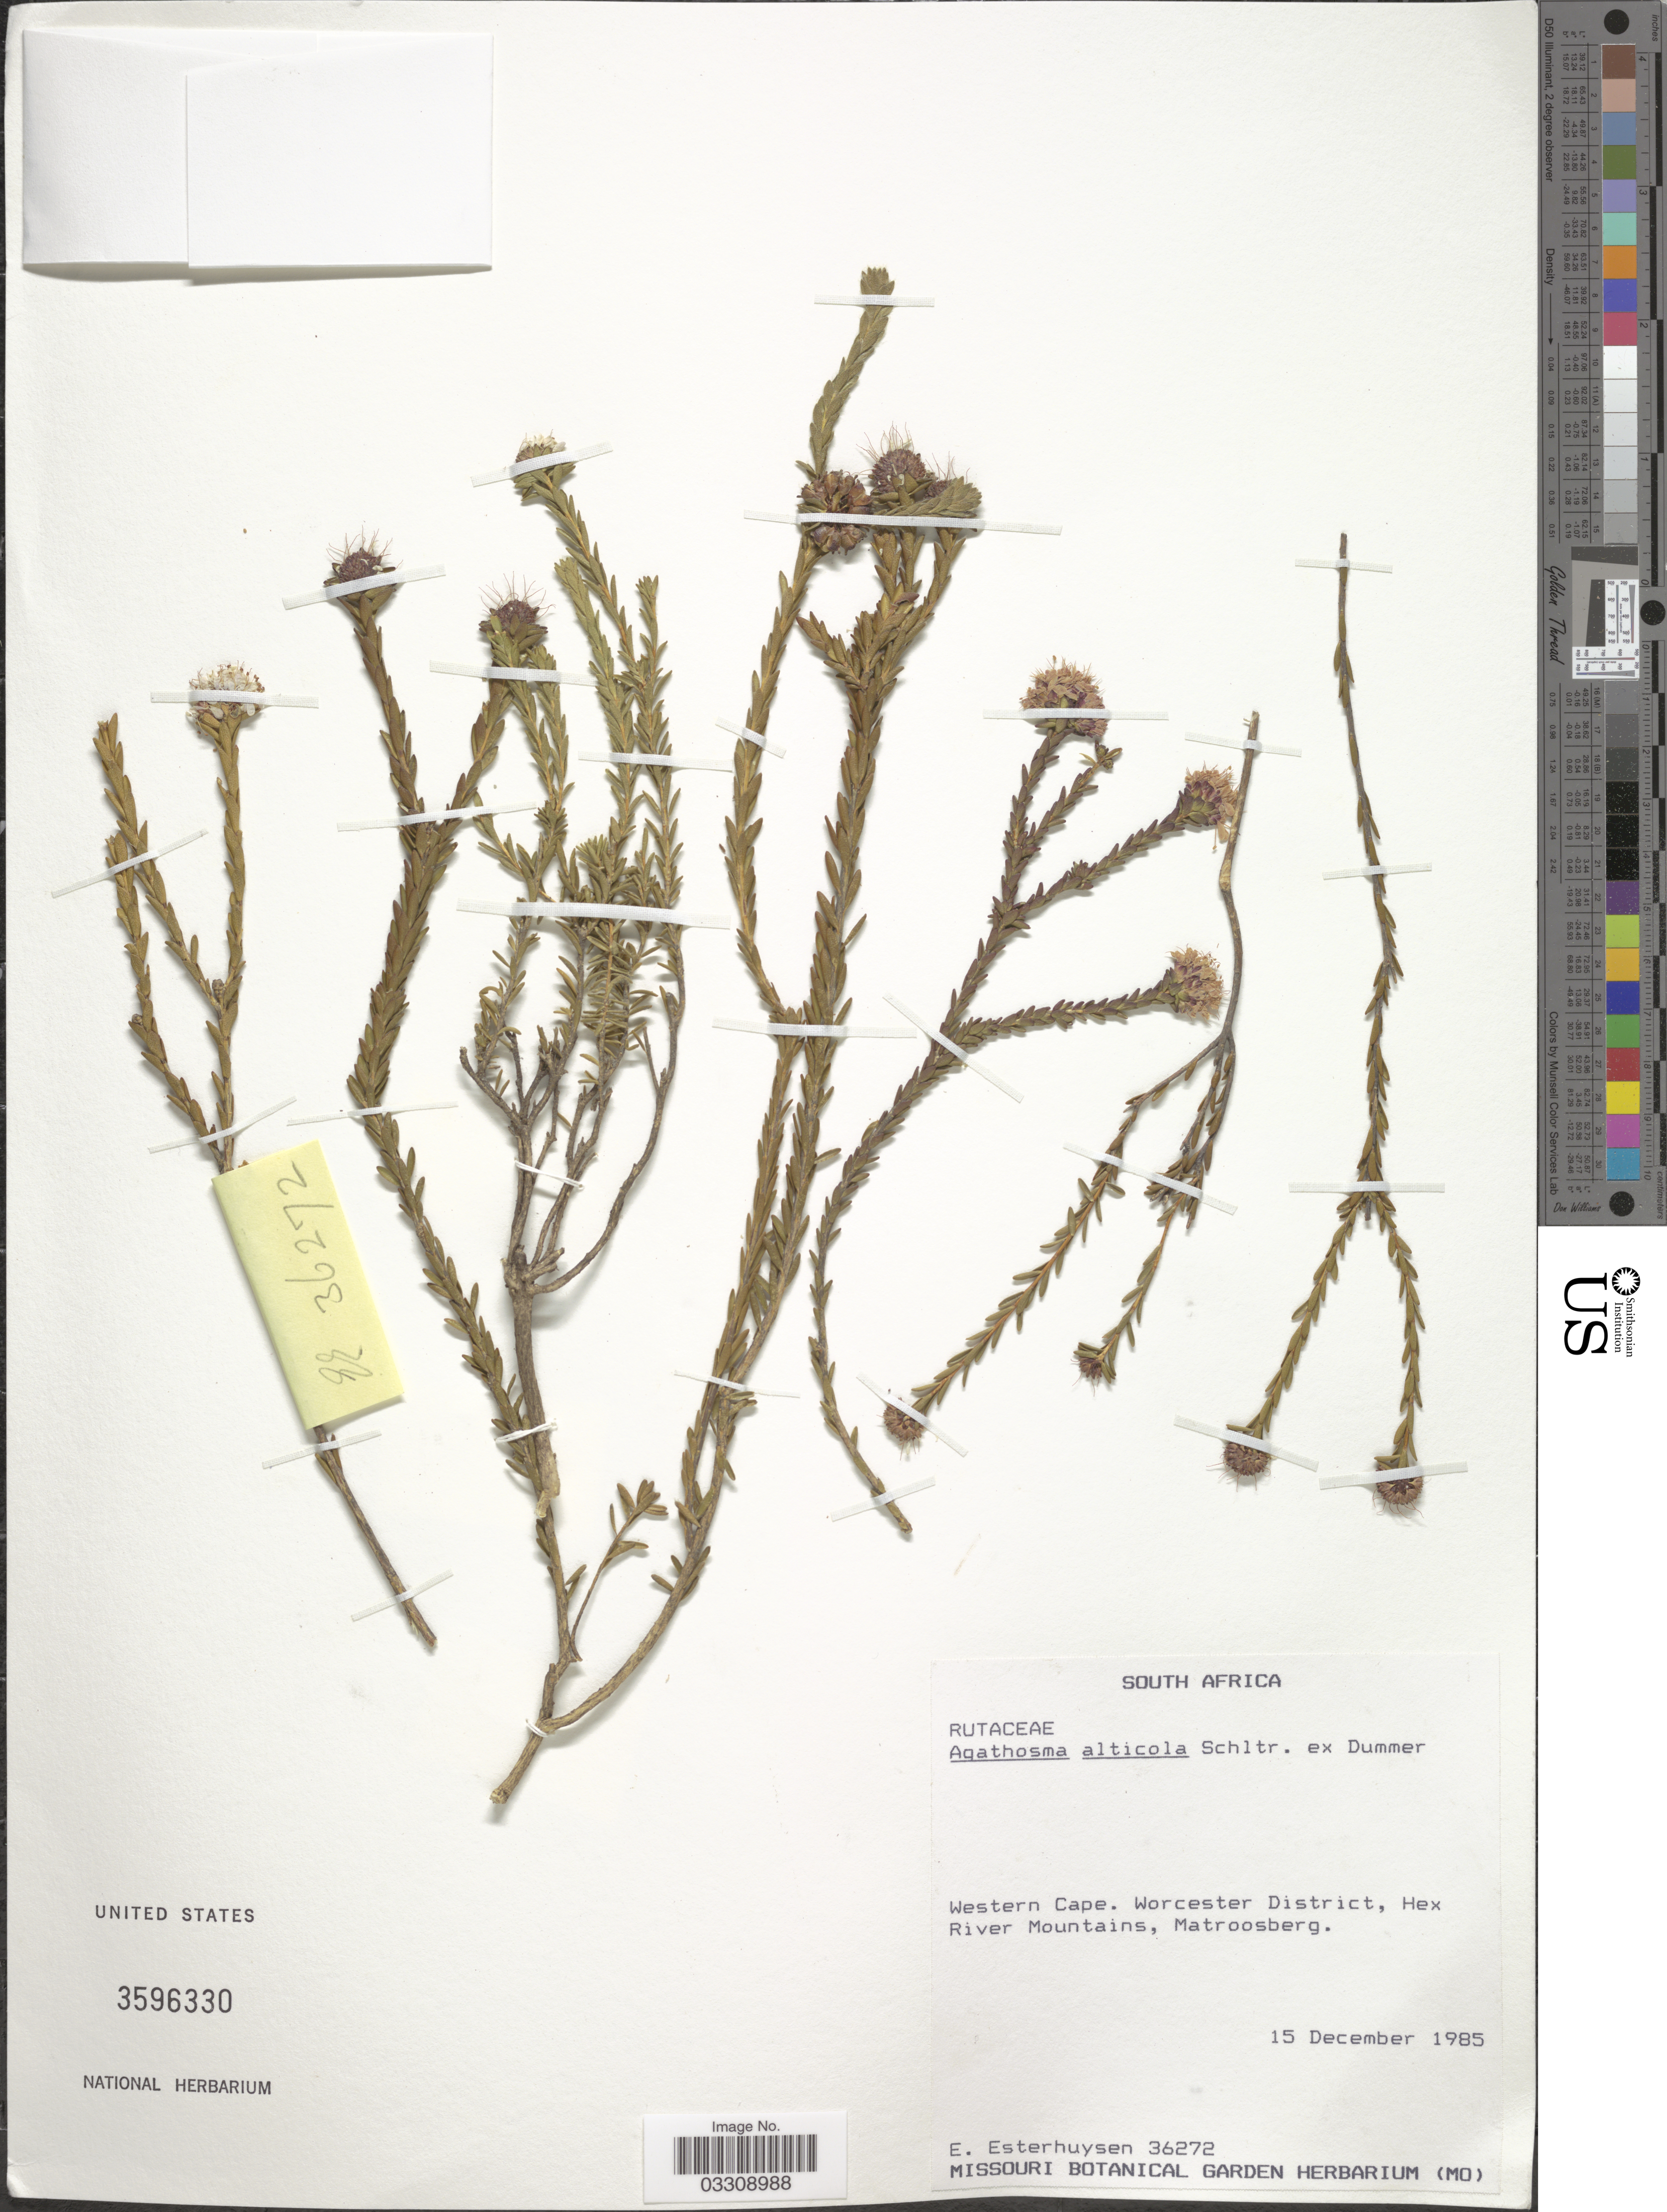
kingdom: Plantae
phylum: Tracheophyta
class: Magnoliopsida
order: Sapindales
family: Rutaceae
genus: Agathosma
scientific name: Agathosma alticola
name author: Schltr. ex Dümmer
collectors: E. E. Esterhuysen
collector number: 36272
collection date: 1985-12-15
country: South Africa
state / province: Western Cape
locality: Worcester District, Hex River Mountains, Matroosberg.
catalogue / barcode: US 3596330